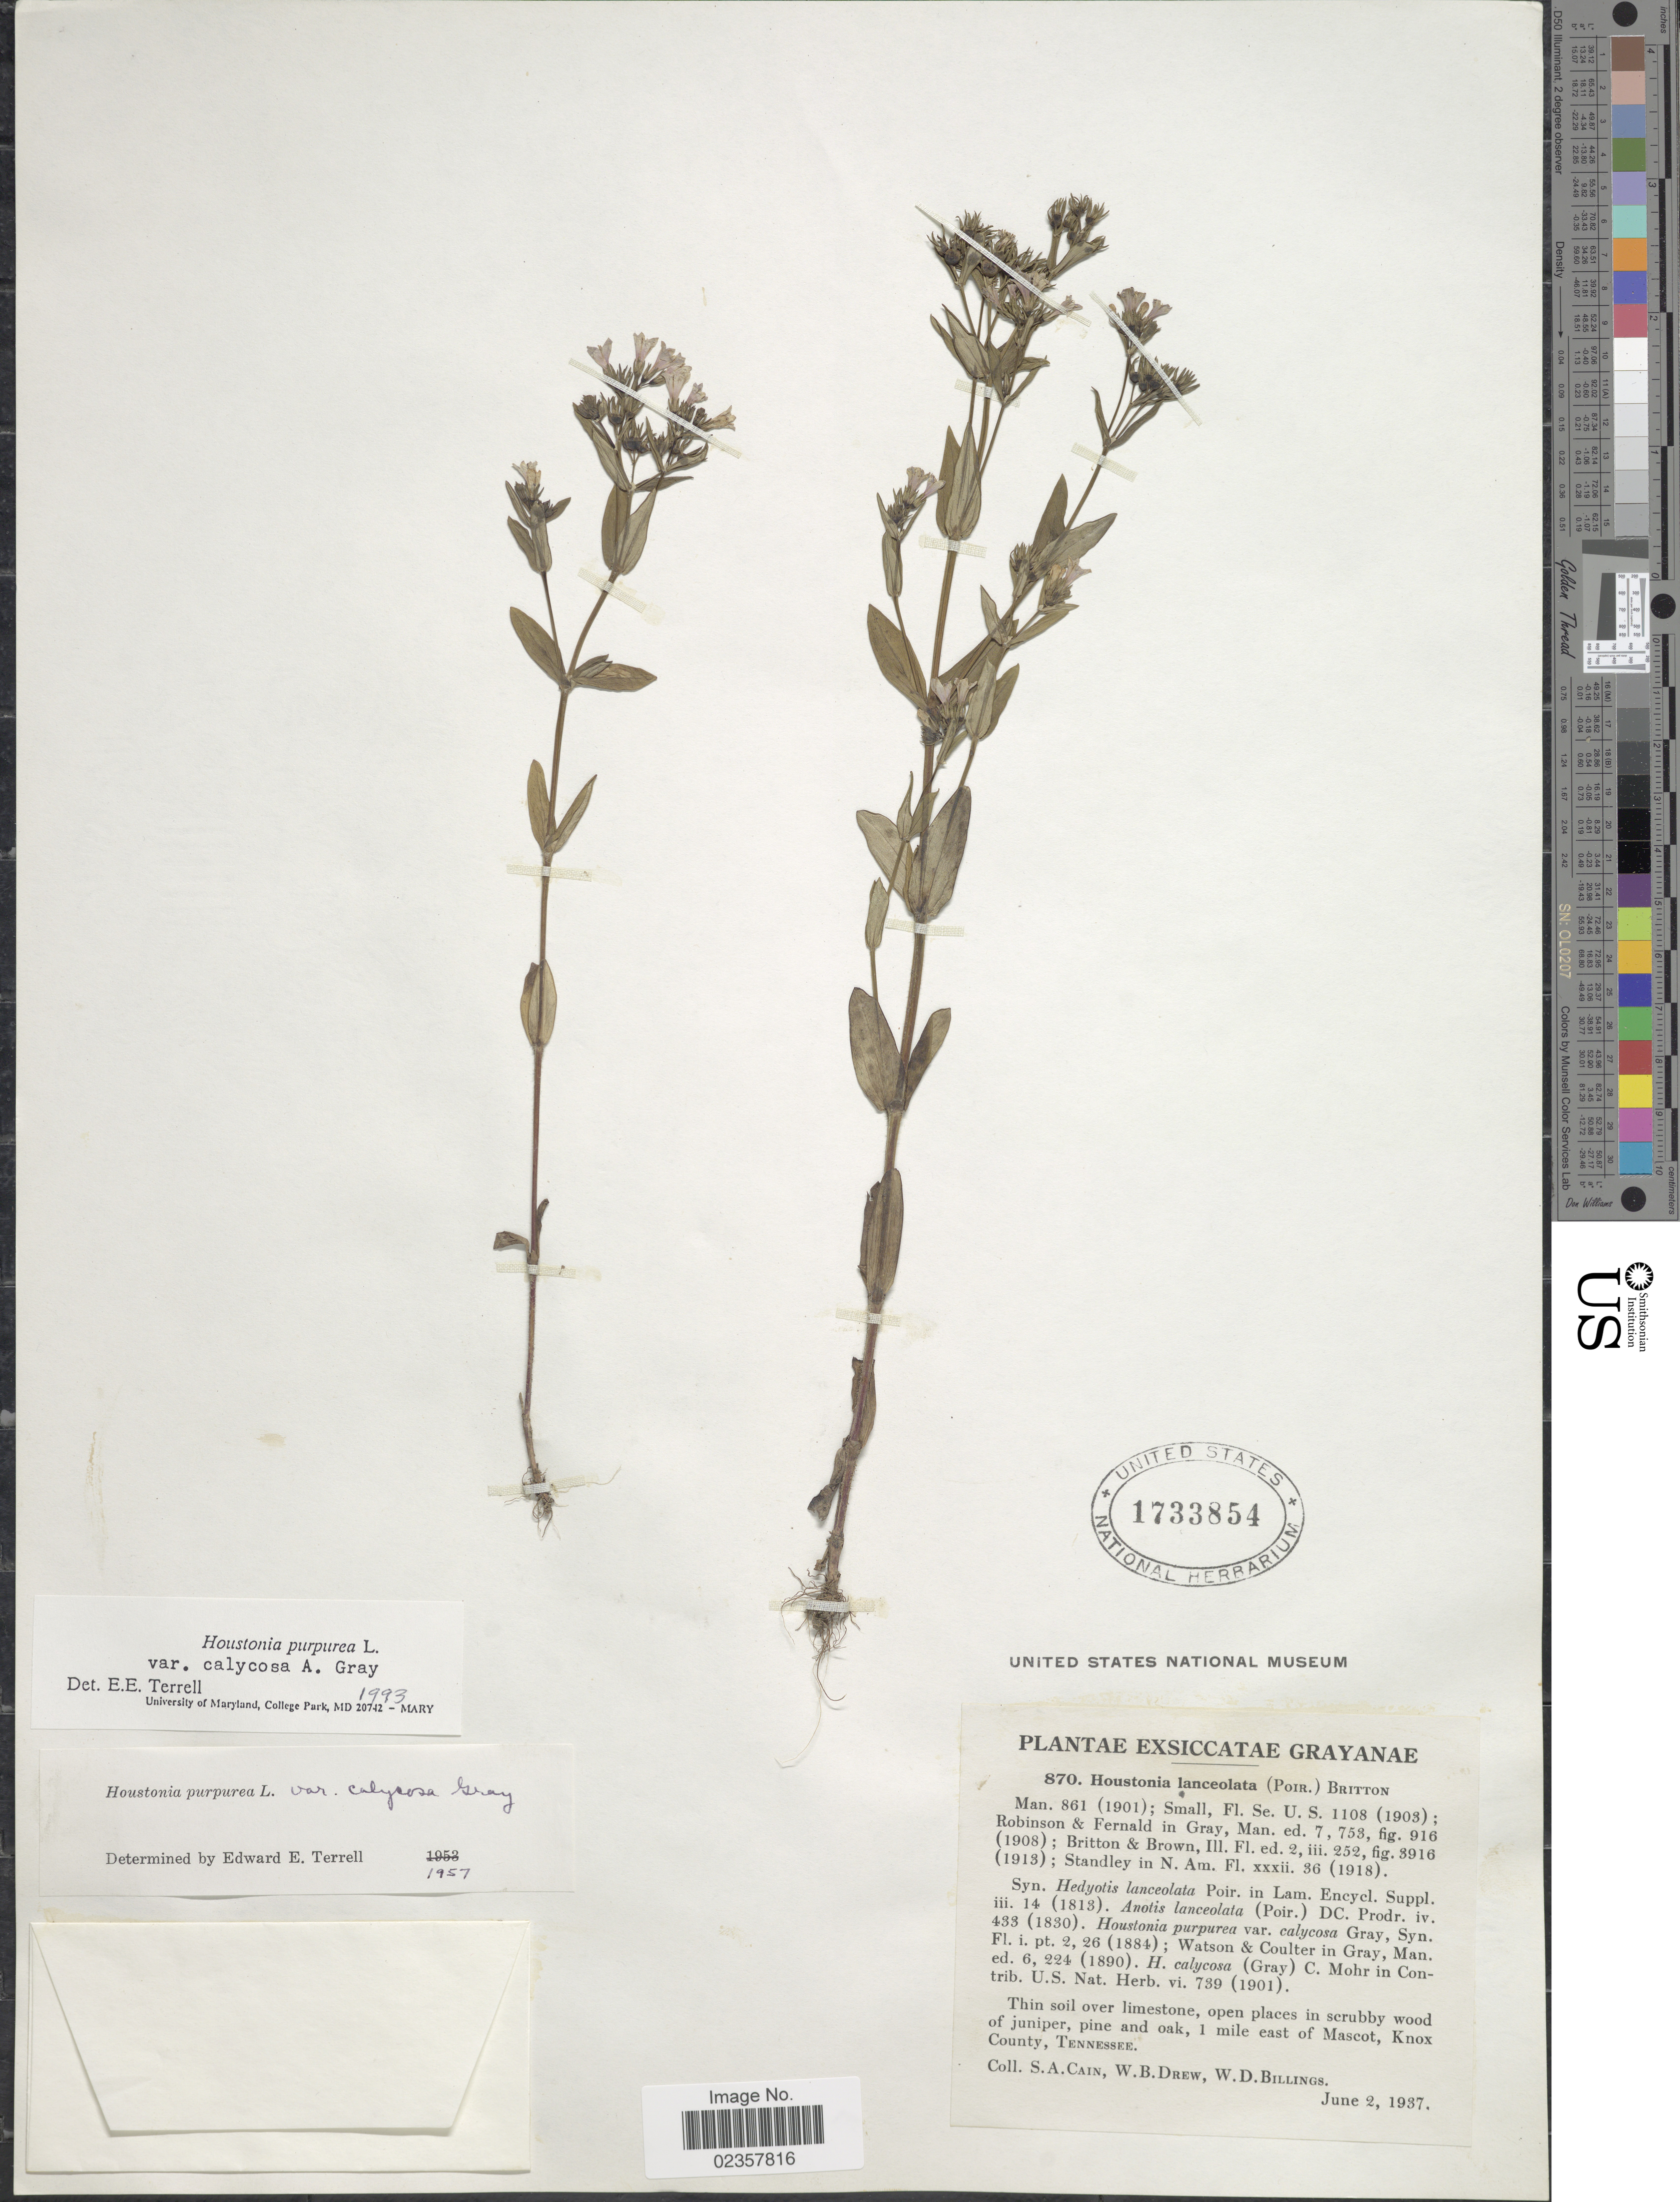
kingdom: Plantae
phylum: Tracheophyta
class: Magnoliopsida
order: Gentianales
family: Rubiaceae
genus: Houstonia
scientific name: Houstonia purpurea var. calycosa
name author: A. Gray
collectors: S. Cain, W. B. Drew & W. Bllings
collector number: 870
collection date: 1937-06-02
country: United States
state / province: Tennessee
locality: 1 miles east of Mascot, Knox County, Tennessee.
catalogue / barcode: US 1733854